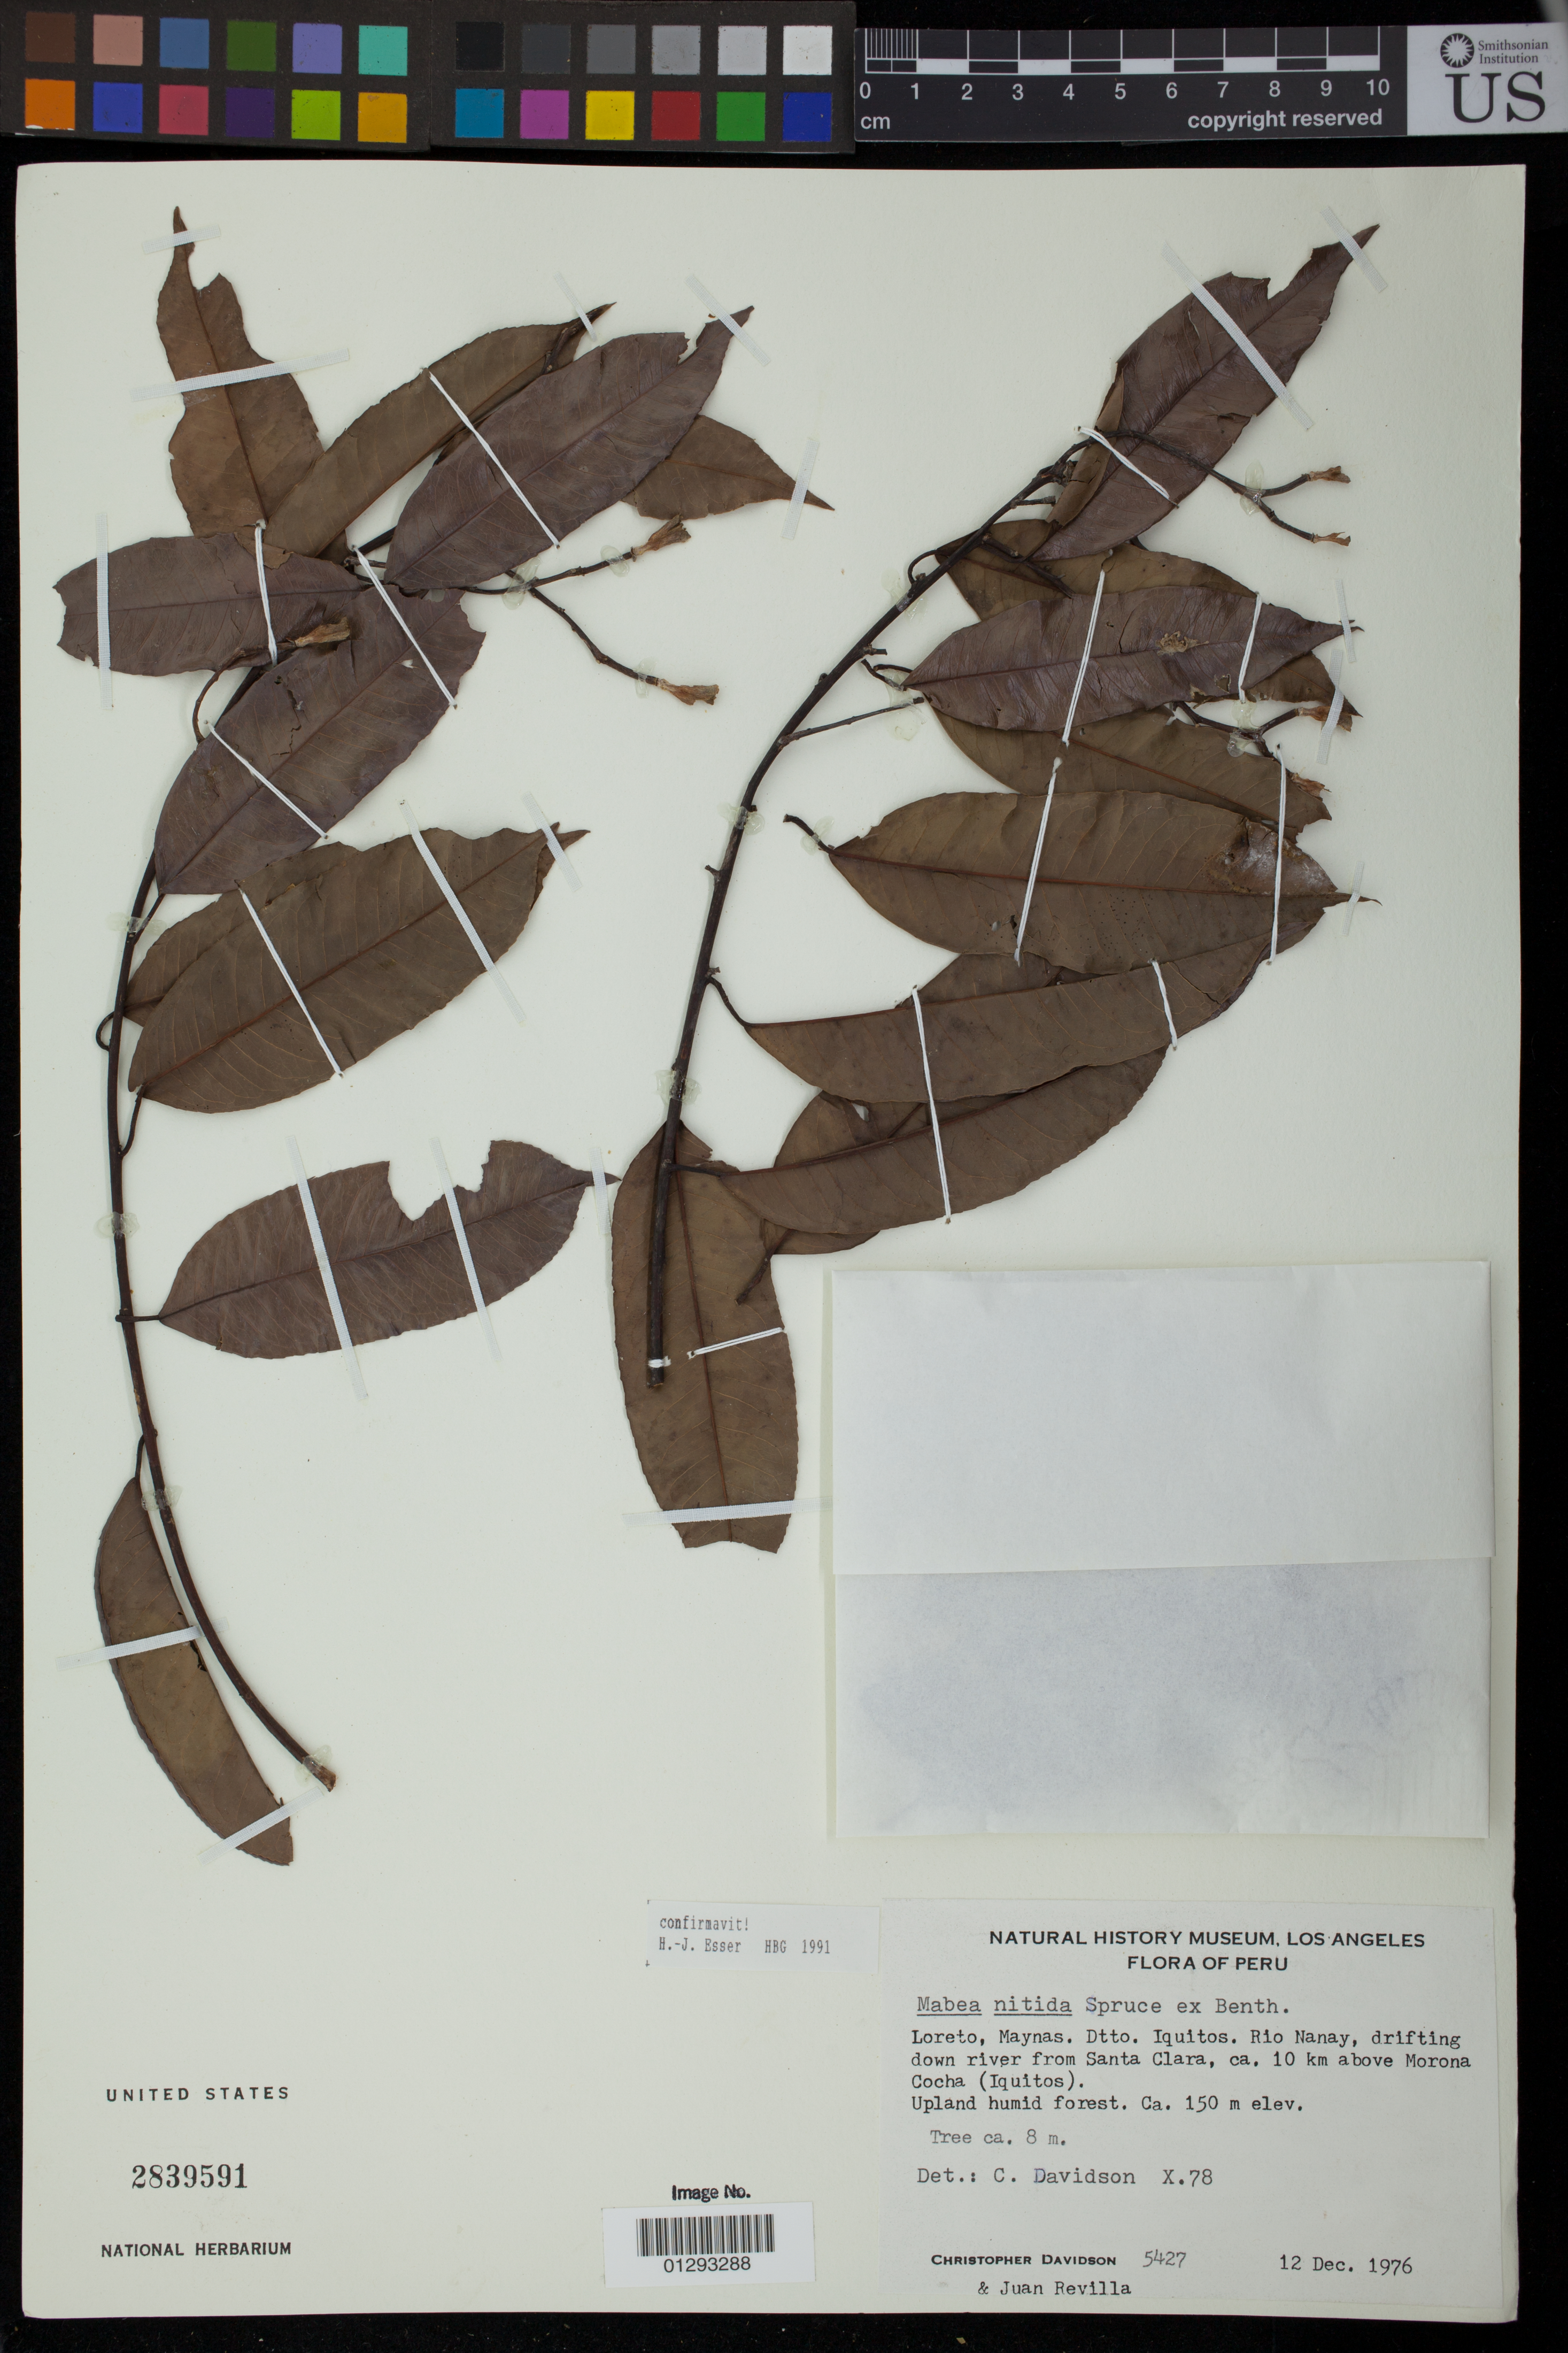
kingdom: Plantae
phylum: Tracheophyta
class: Magnoliopsida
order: Malpighiales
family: Euphorbiaceae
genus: Mabea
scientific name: Mabea nitida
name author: Spruce ex Benth.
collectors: C. Davidson & J. Revilla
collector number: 5427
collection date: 1976-12-12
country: Peru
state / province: Loreto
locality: Maynas. Dtto. Iquitos. Rio Nanay, drifting down river from Santa Clara, ca. 10 km above Morona Cocha (Iquitos).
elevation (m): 150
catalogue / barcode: US 2839591